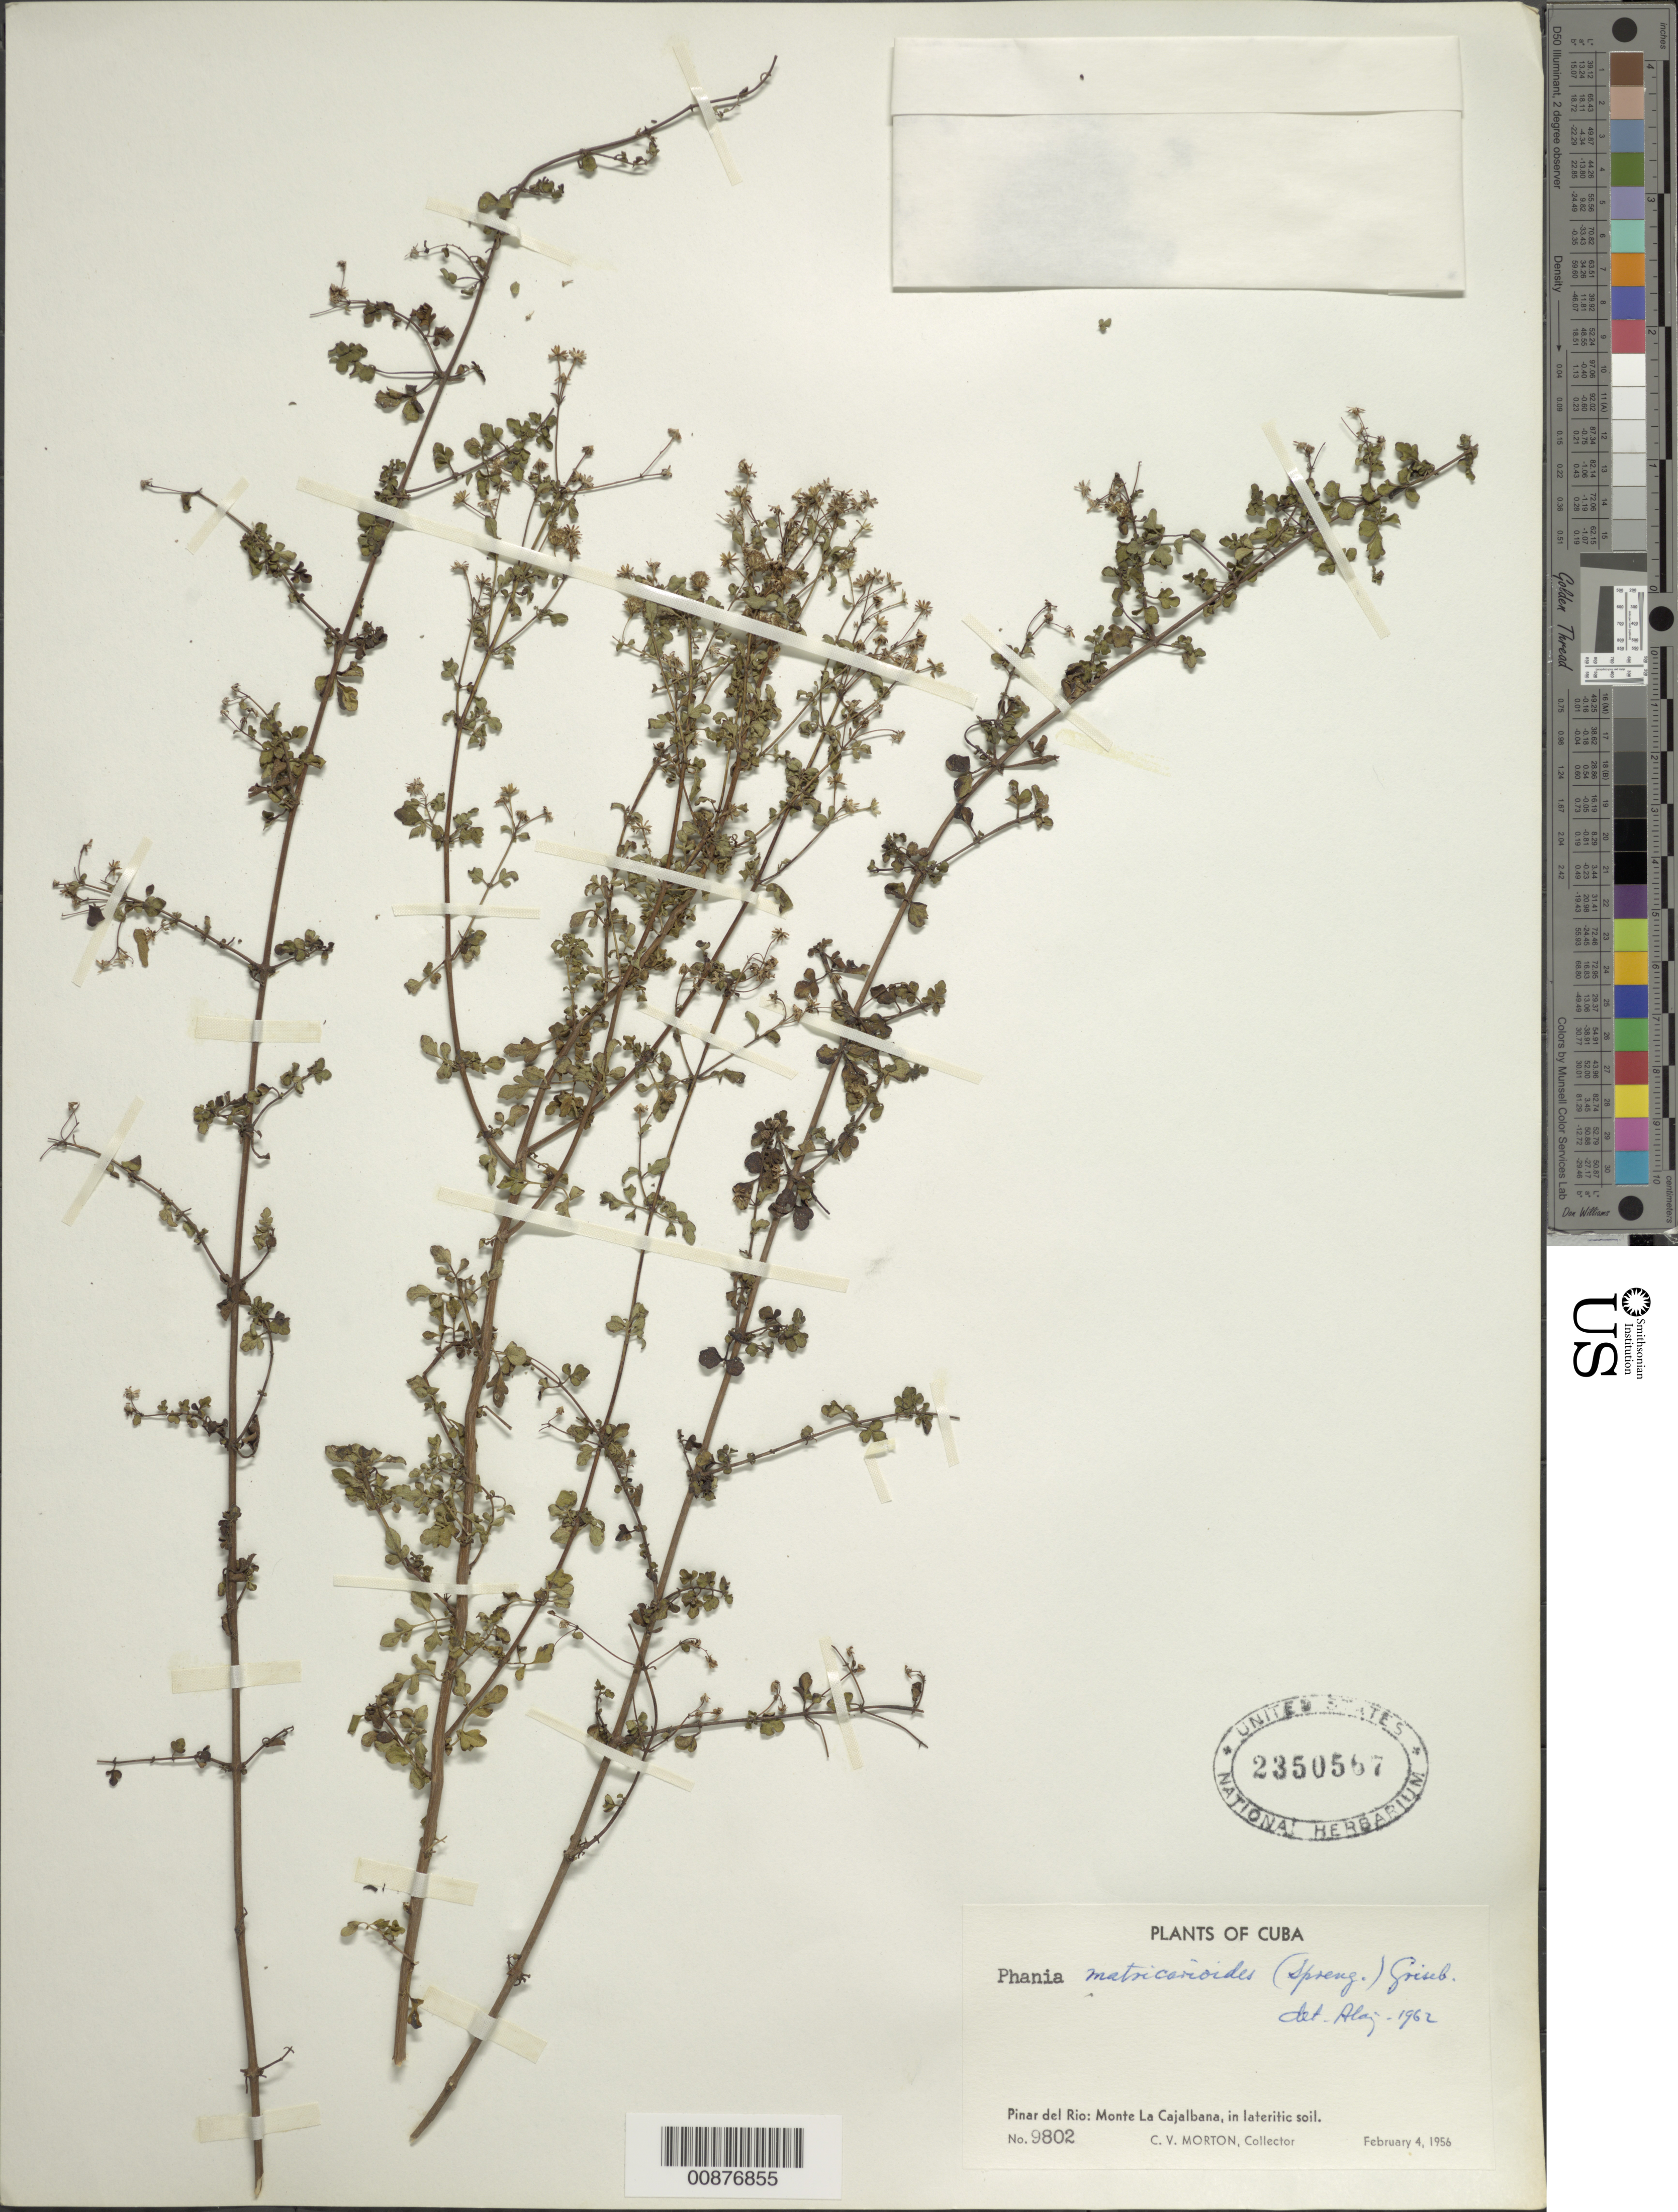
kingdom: Plantae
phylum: Tracheophyta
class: Magnoliopsida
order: Asterales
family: Asteraceae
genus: Phania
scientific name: Phania cajalbanica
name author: Borhidi & Muniz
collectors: C. V. Morton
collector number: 9802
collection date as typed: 04 Feb 1956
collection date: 1956-02-04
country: Cuba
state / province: Pinar del Río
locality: Monte La Cajalbana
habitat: In lateritic soil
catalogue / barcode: US 2350567